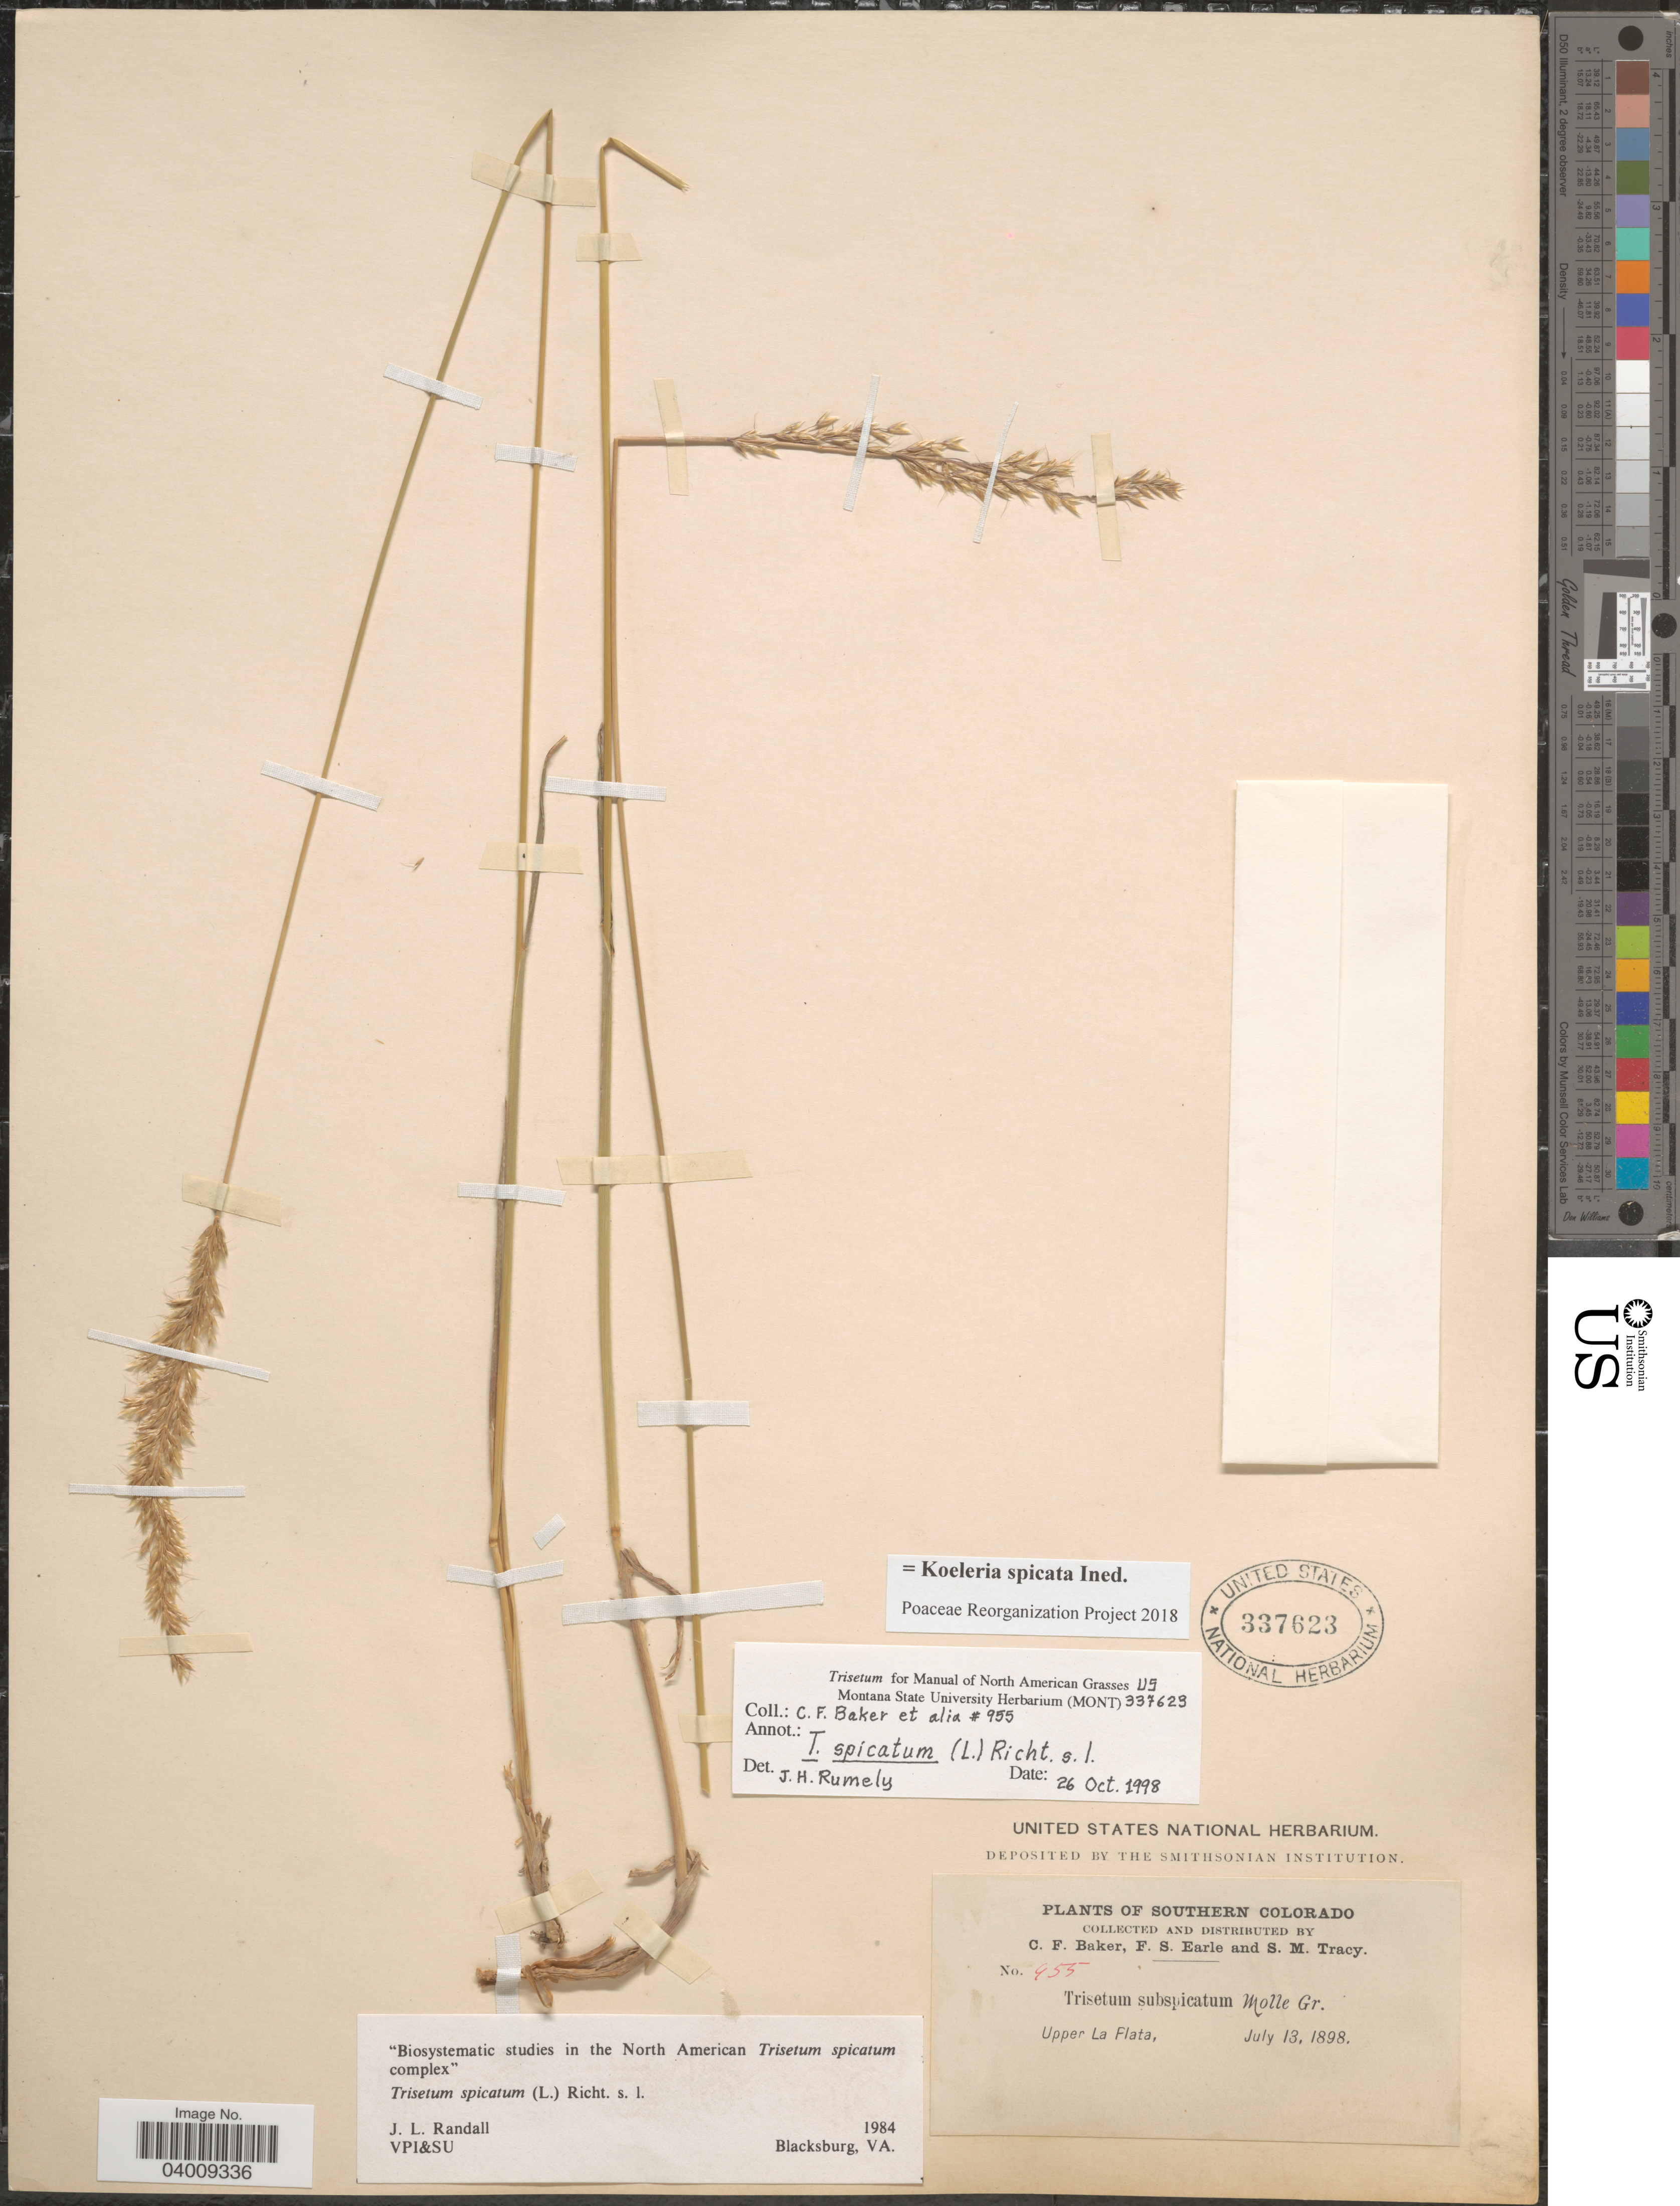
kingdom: Plantae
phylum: Tracheophyta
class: Liliopsida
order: Poales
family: Poaceae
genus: Koeleria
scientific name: Koeleria spicata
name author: (L.) Barberá et al.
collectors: C. F. Baker, F. S. Earle & S. M. Tracy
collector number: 955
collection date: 1898-07-13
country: United States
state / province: Colorado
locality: Southern Colorado. Upper La Flata.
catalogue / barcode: US 337623